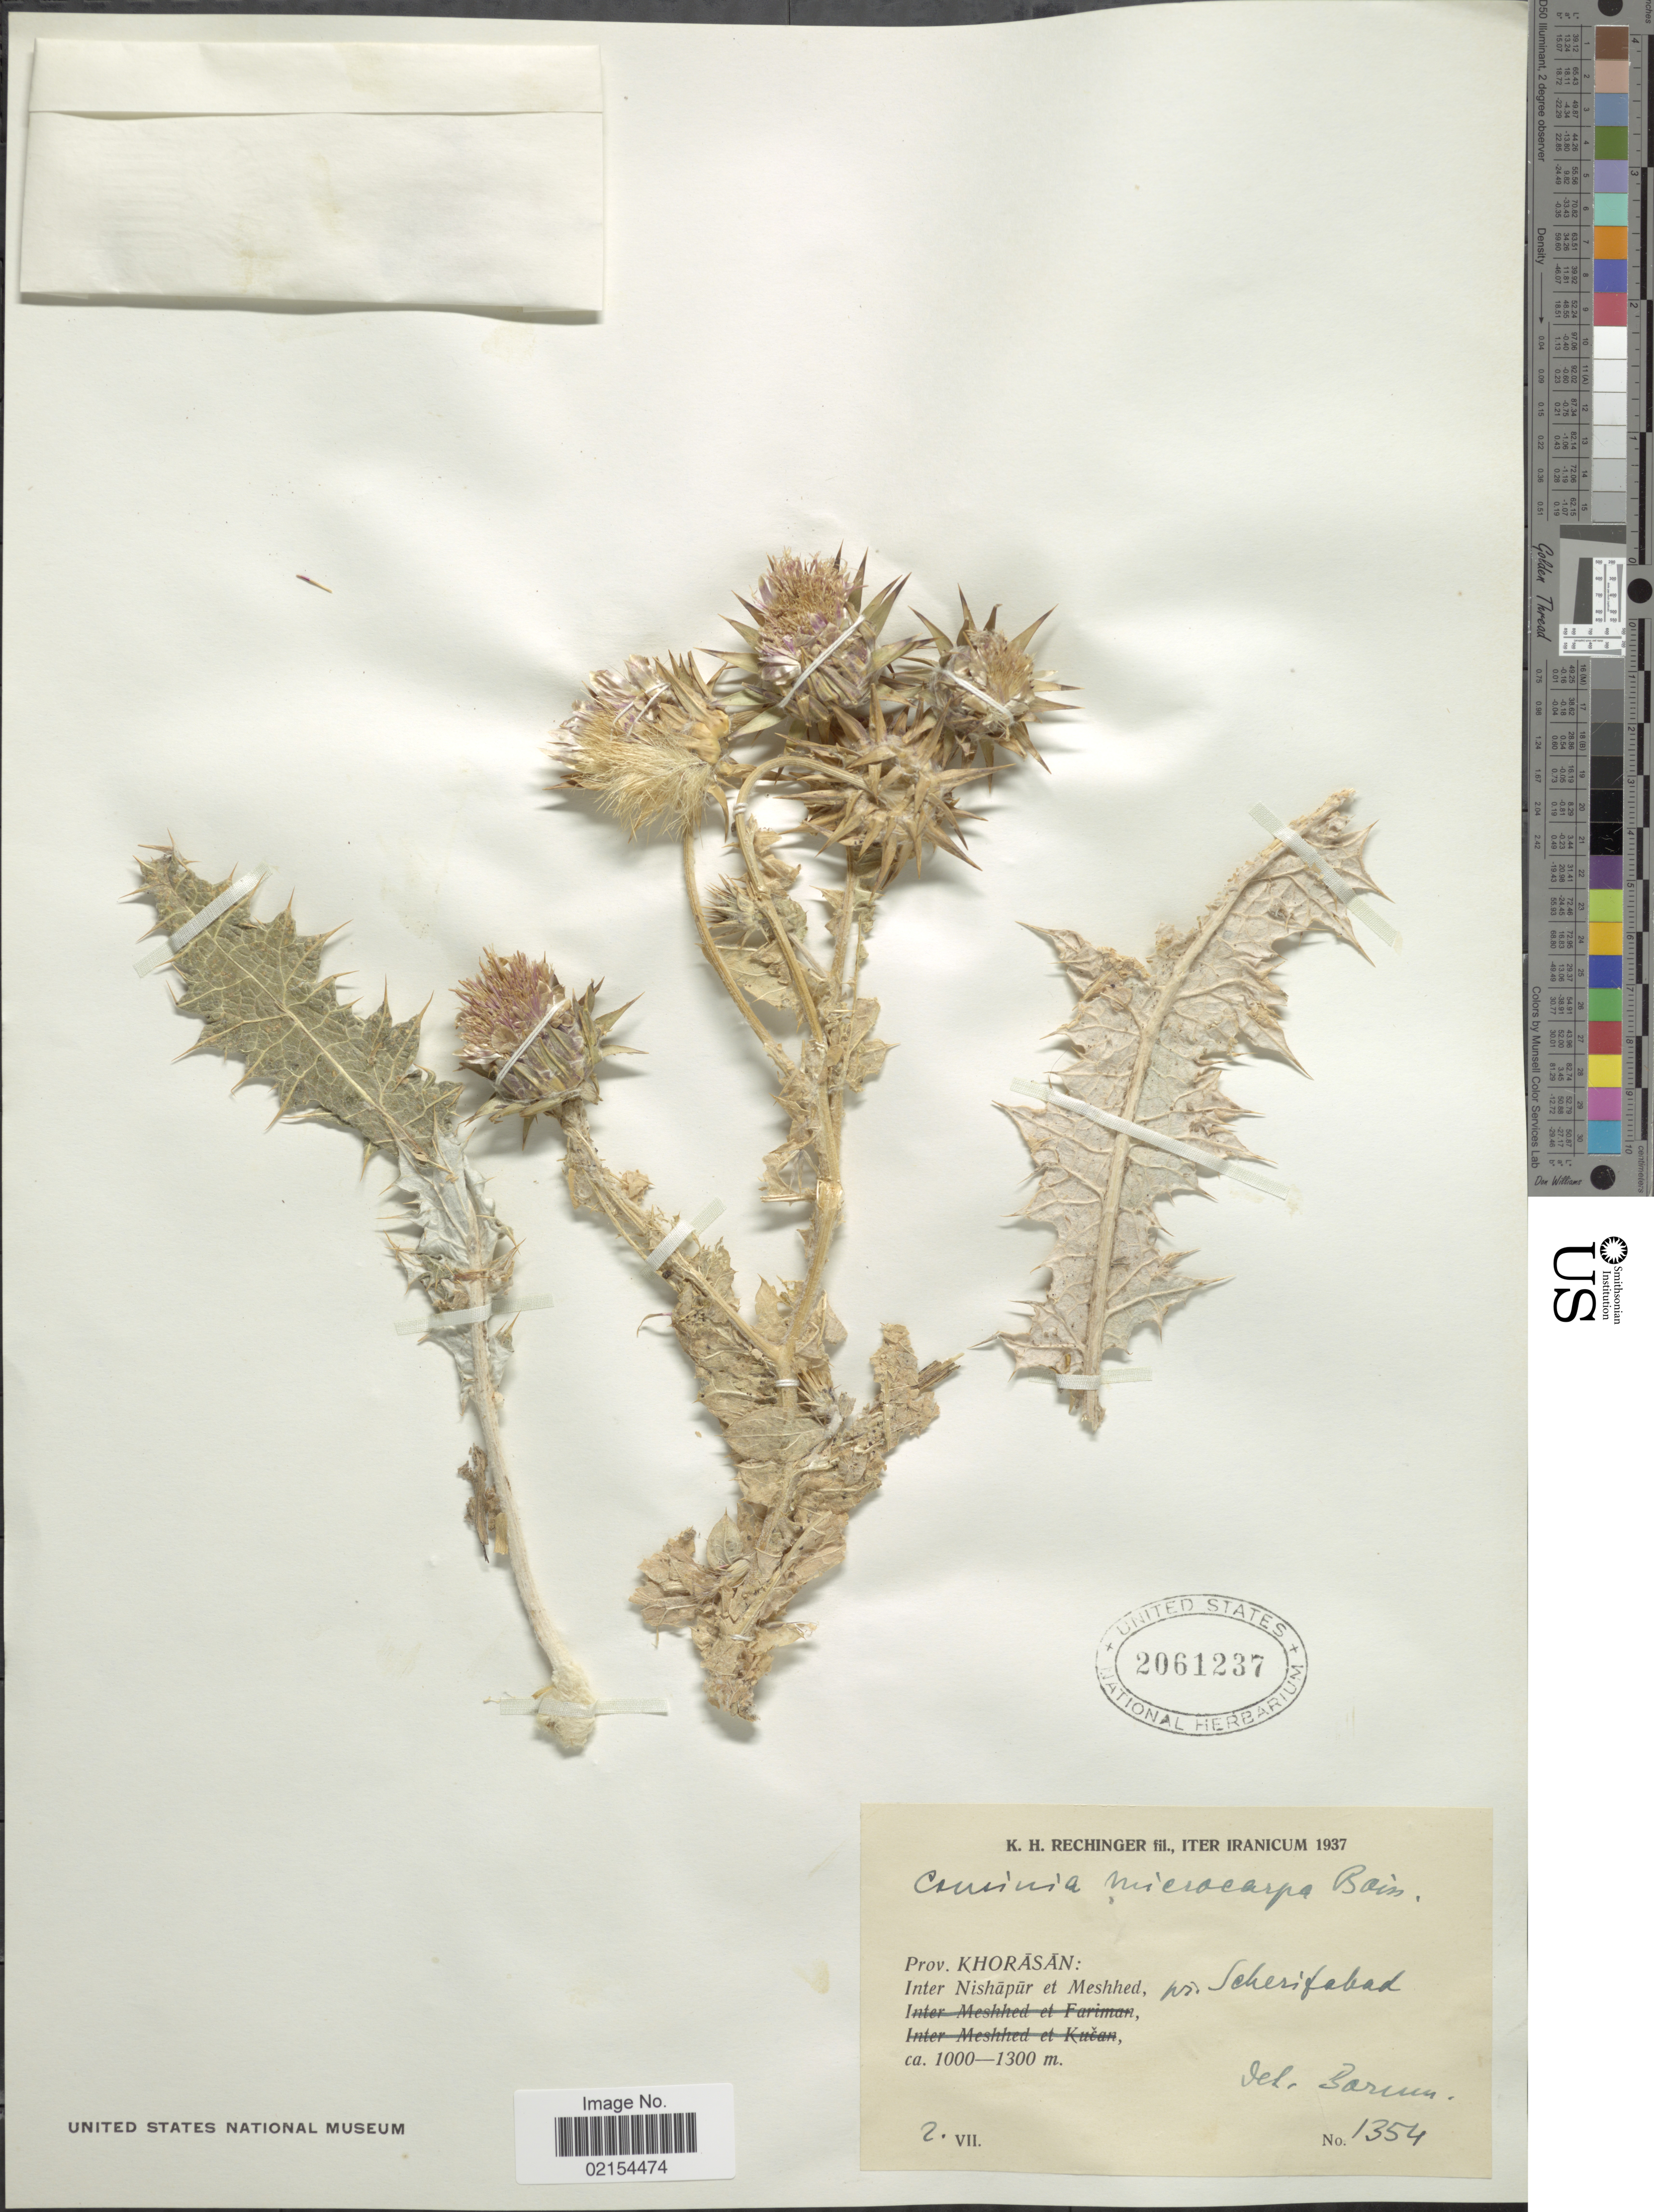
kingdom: Plantae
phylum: Tracheophyta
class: Magnoliopsida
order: Asterales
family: Asteraceae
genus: Cousinia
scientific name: Cousinia microcarpa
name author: Boiss.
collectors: K. H. Rechinger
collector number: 1354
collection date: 1937-07-02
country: Iran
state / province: Khorasan [obsolete]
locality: Iter Iranicum, Prov. Khorasan: Inter Nishapur et Meshhed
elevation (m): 1000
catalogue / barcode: US 2061237